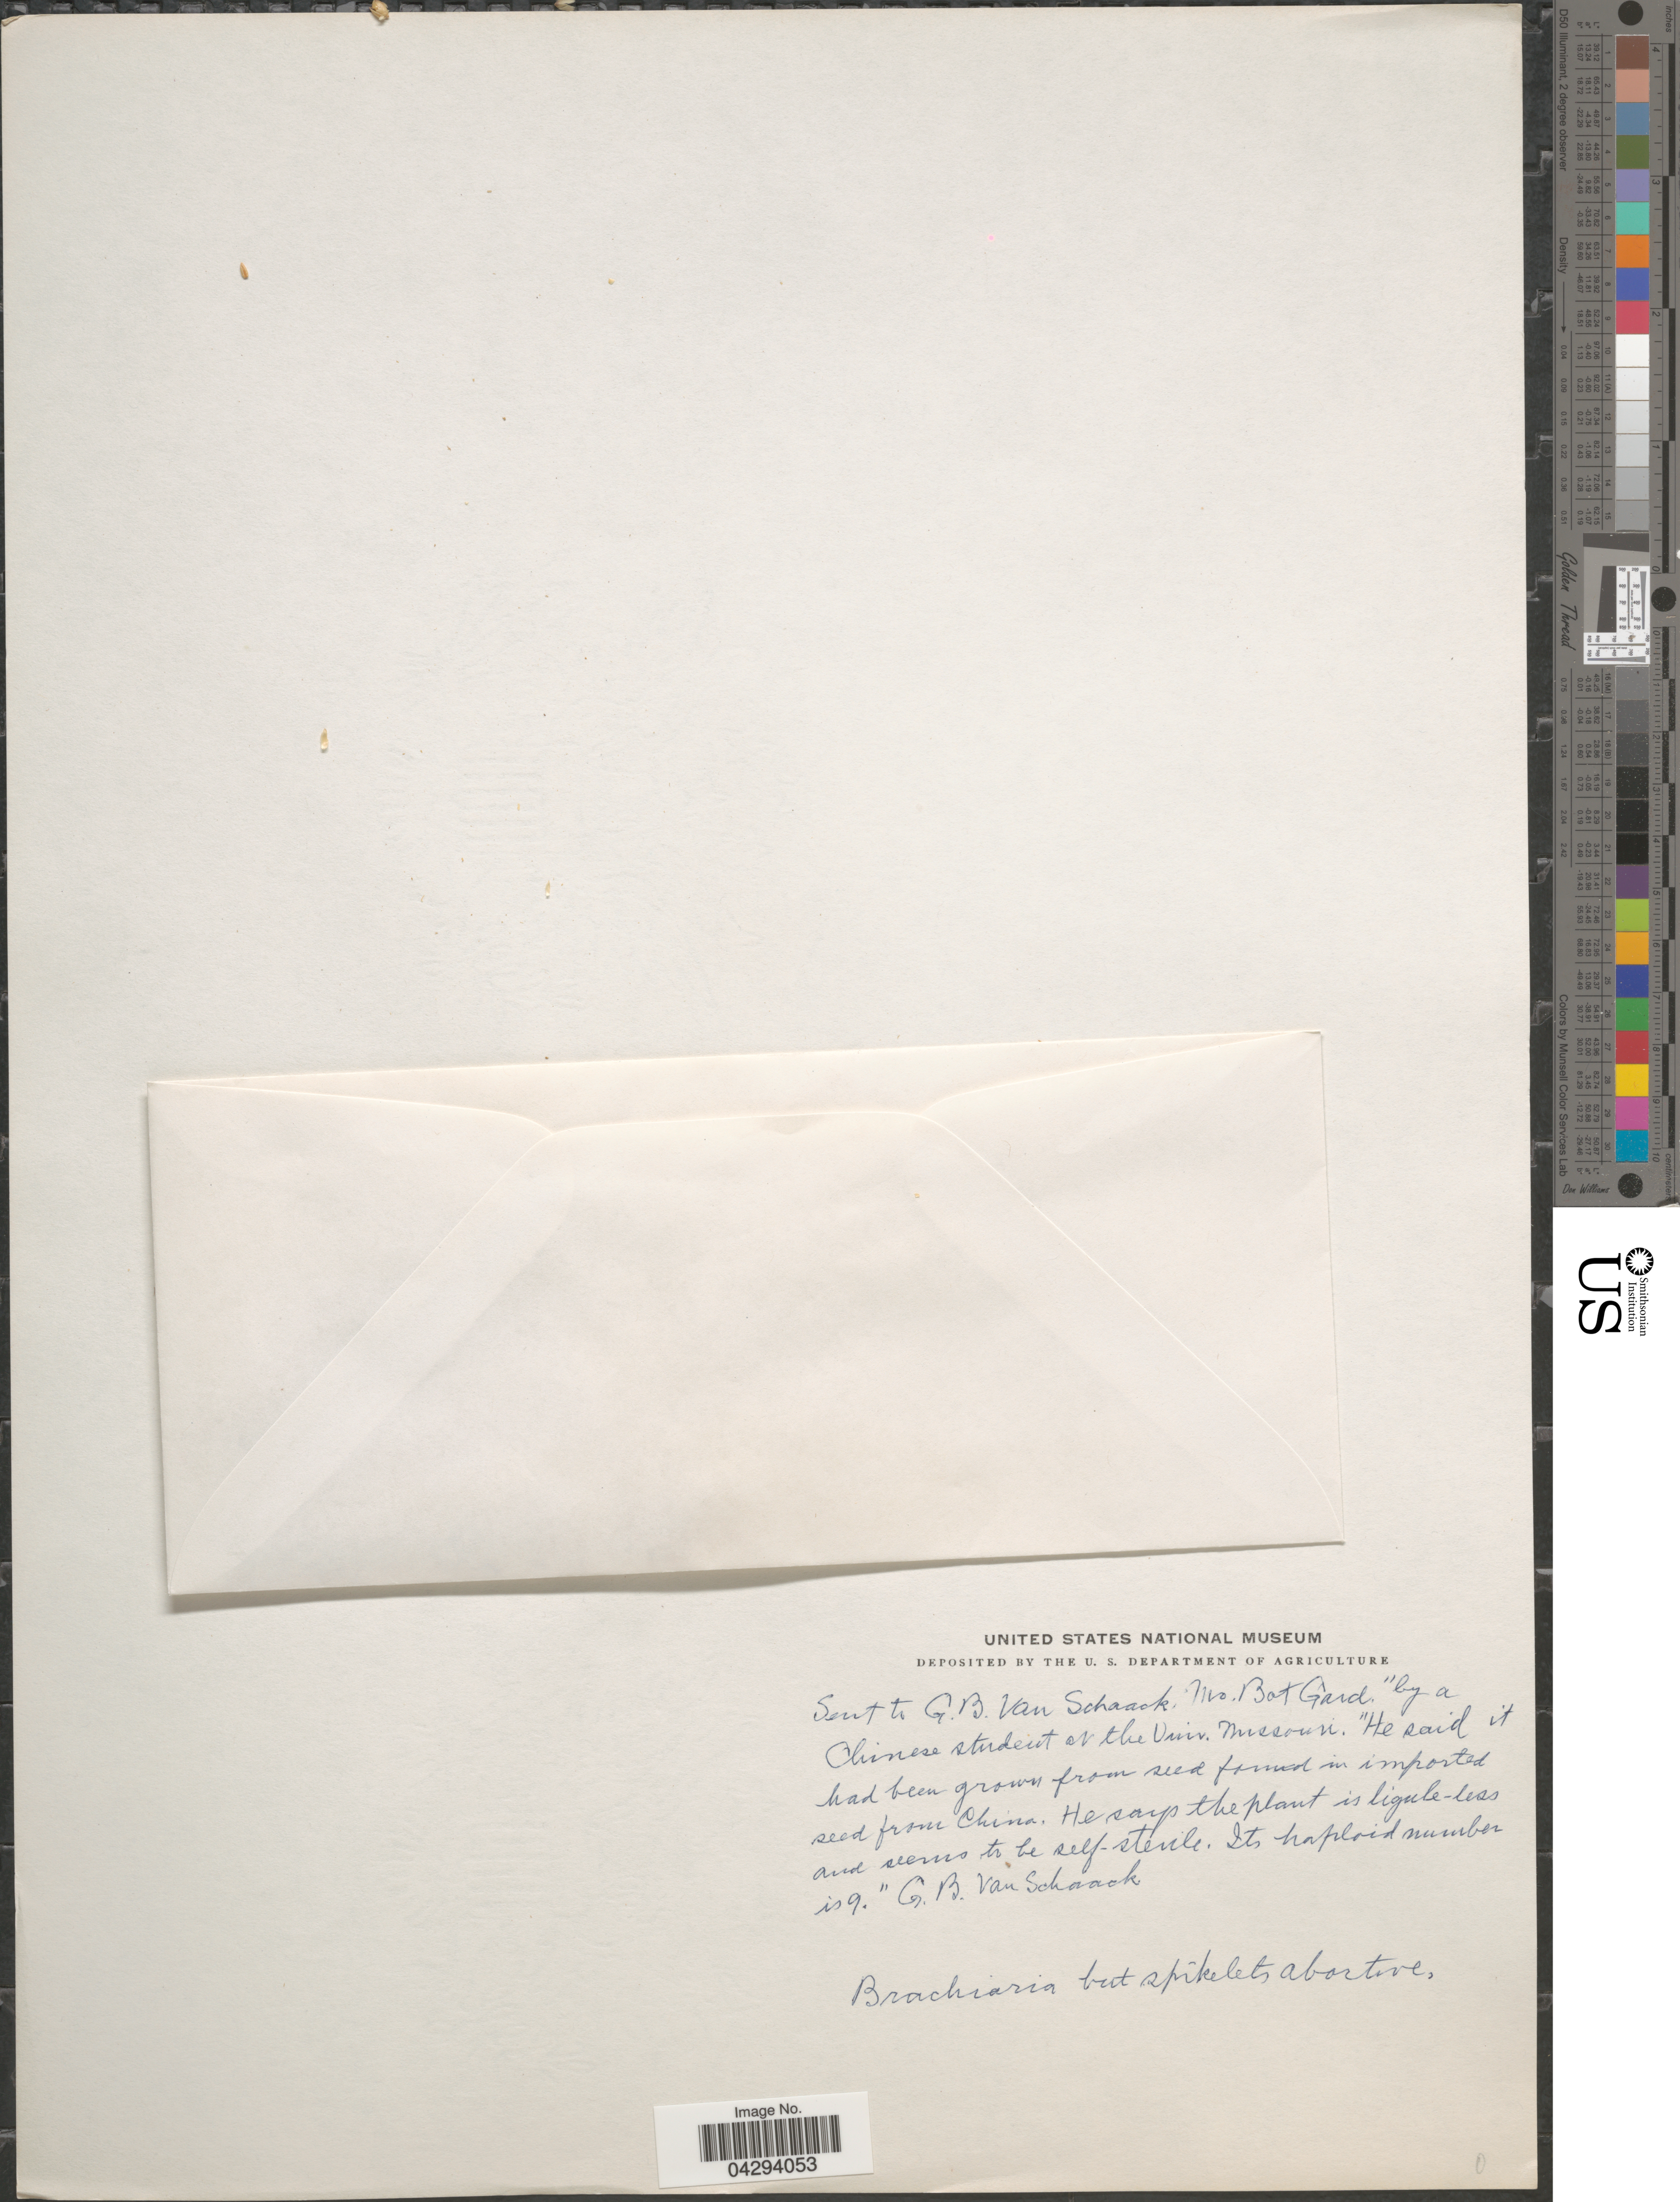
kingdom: Plantae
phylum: Tracheophyta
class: Liliopsida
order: Poales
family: Poaceae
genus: Urochloa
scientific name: Urochloa sp.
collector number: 9?